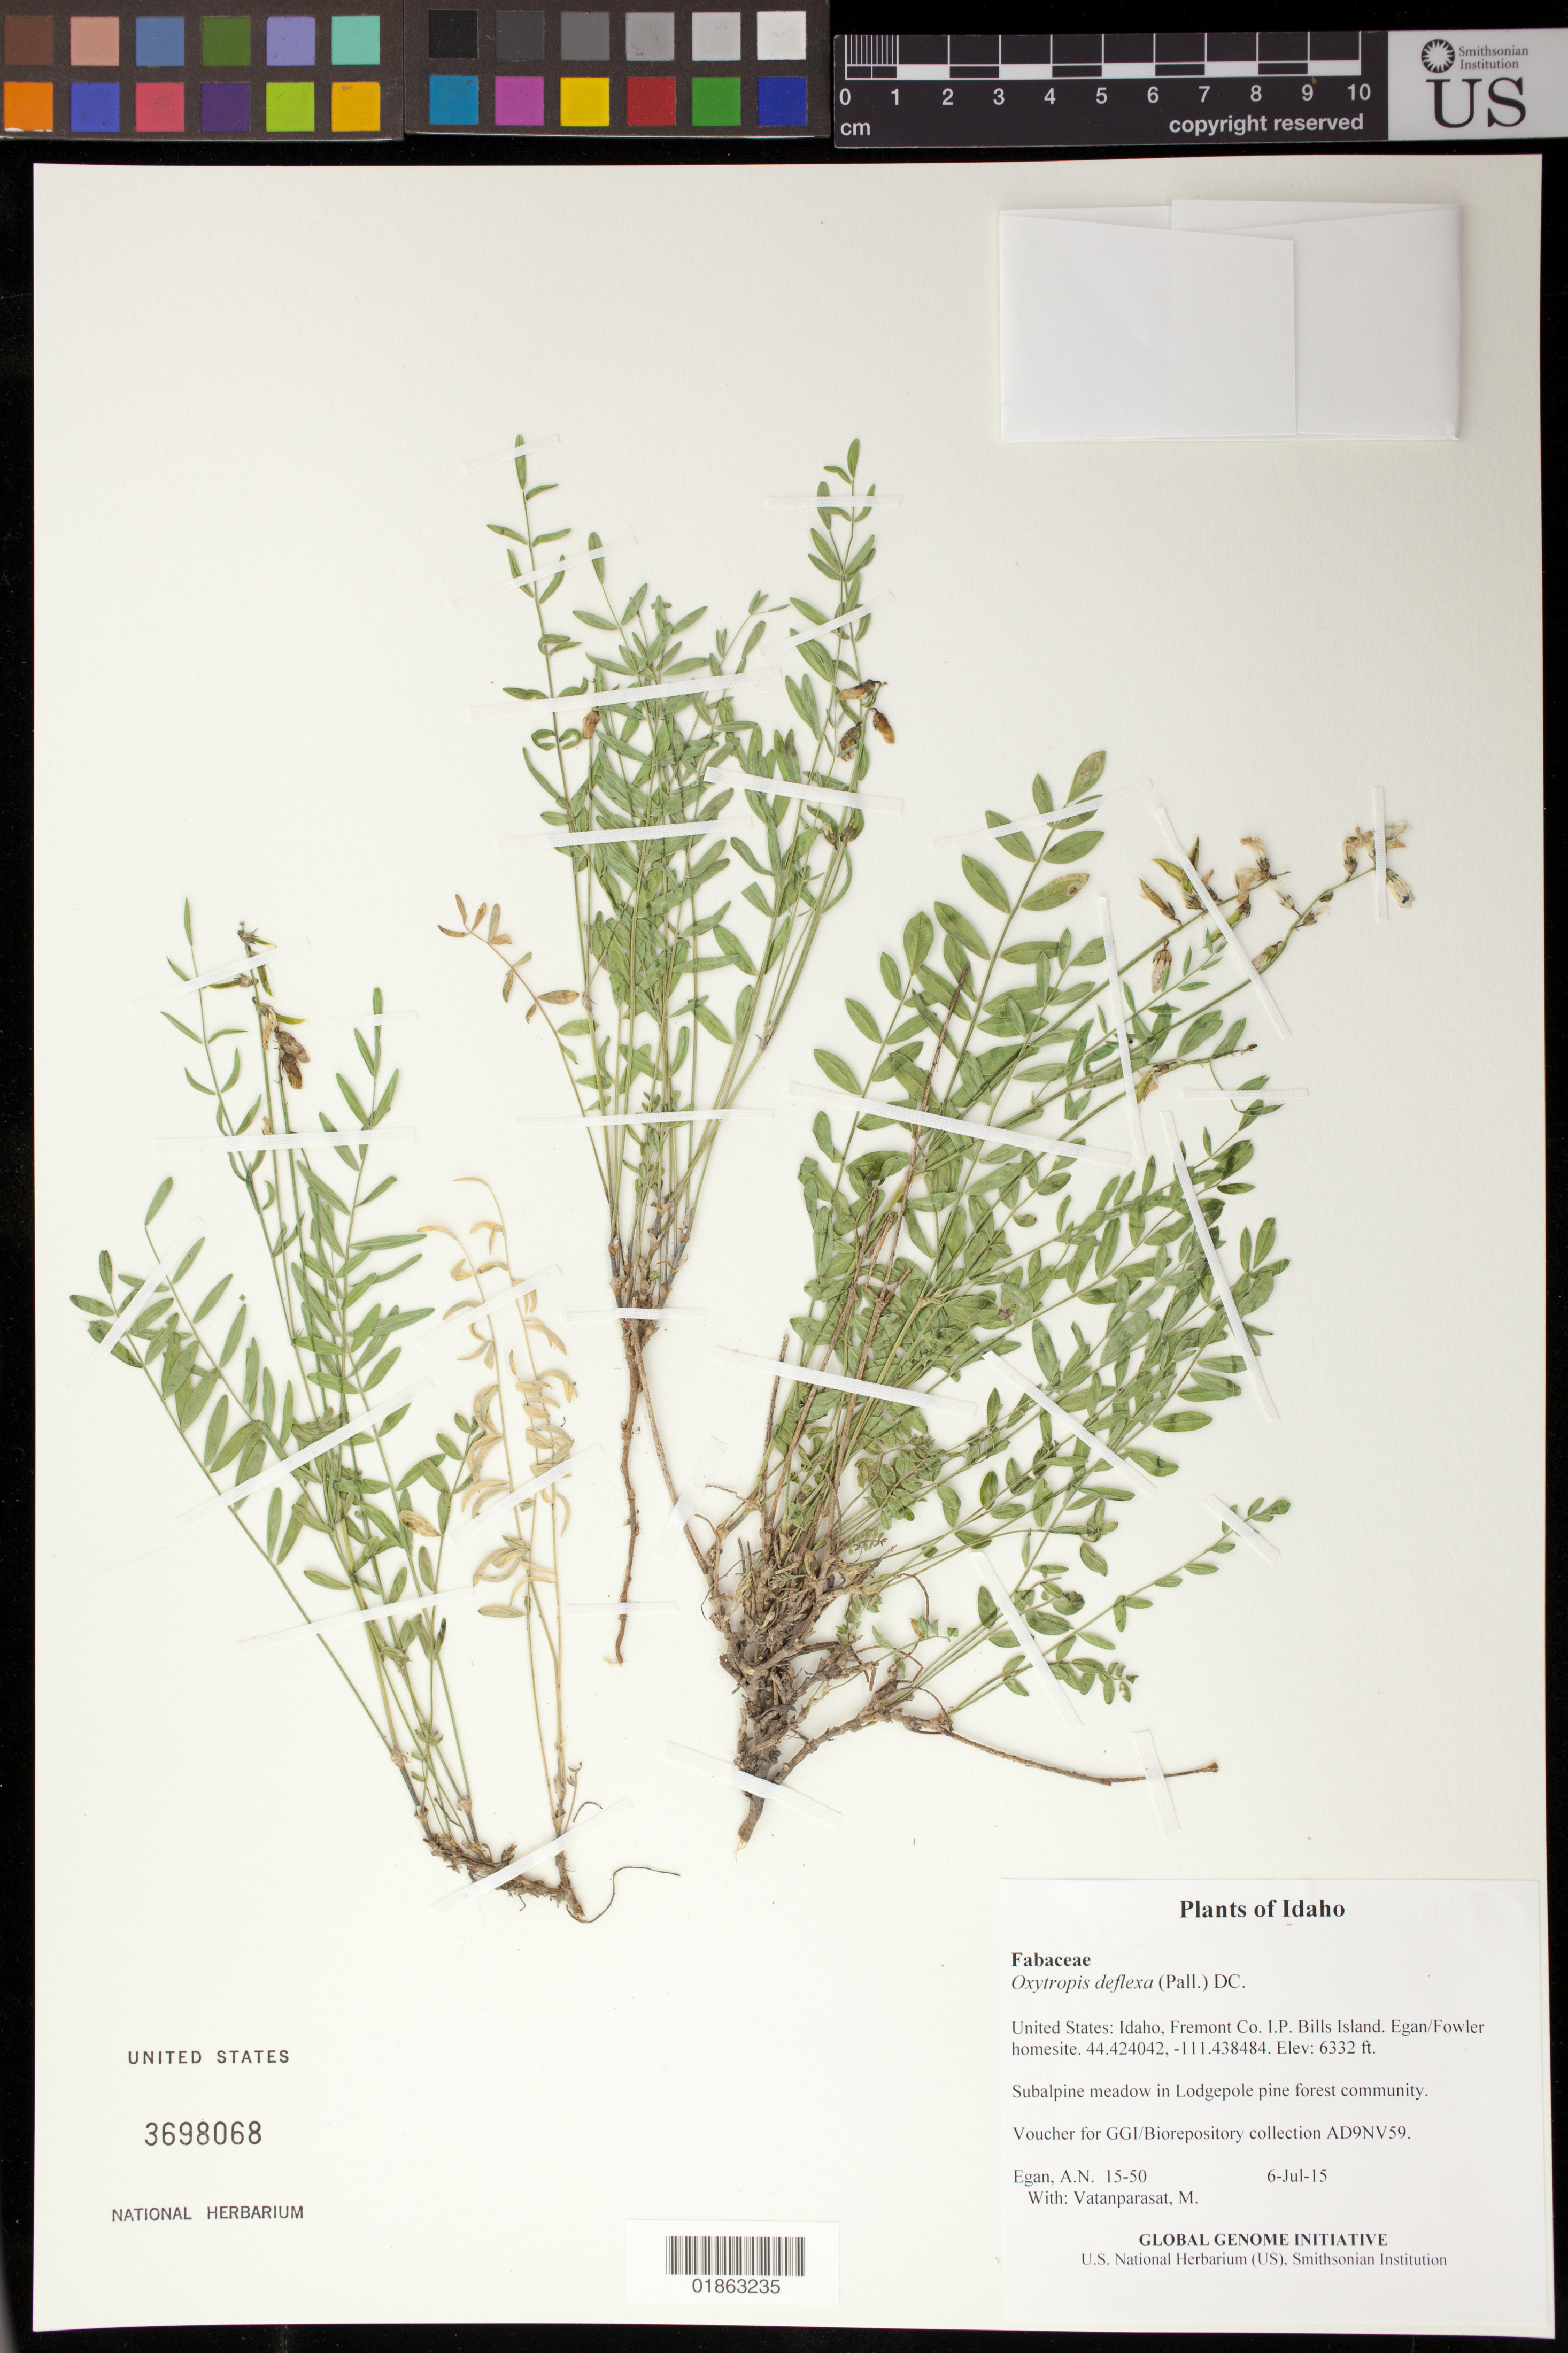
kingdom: Plantae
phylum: Tracheophyta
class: Magnoliopsida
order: Fabales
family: Fabaceae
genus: Oxytropis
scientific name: Oxytropis deflexa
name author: (Pall.) DC.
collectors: A. N. Egan & M. Vatanparasat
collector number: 15-50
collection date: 2015-07-06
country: United States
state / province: Idaho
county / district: Fremont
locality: I.P. Bills Island. Egan/Fowler homesite.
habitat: Subalpine meadow in Lodgepole pine forest community.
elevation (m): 1930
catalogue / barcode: US 3698068